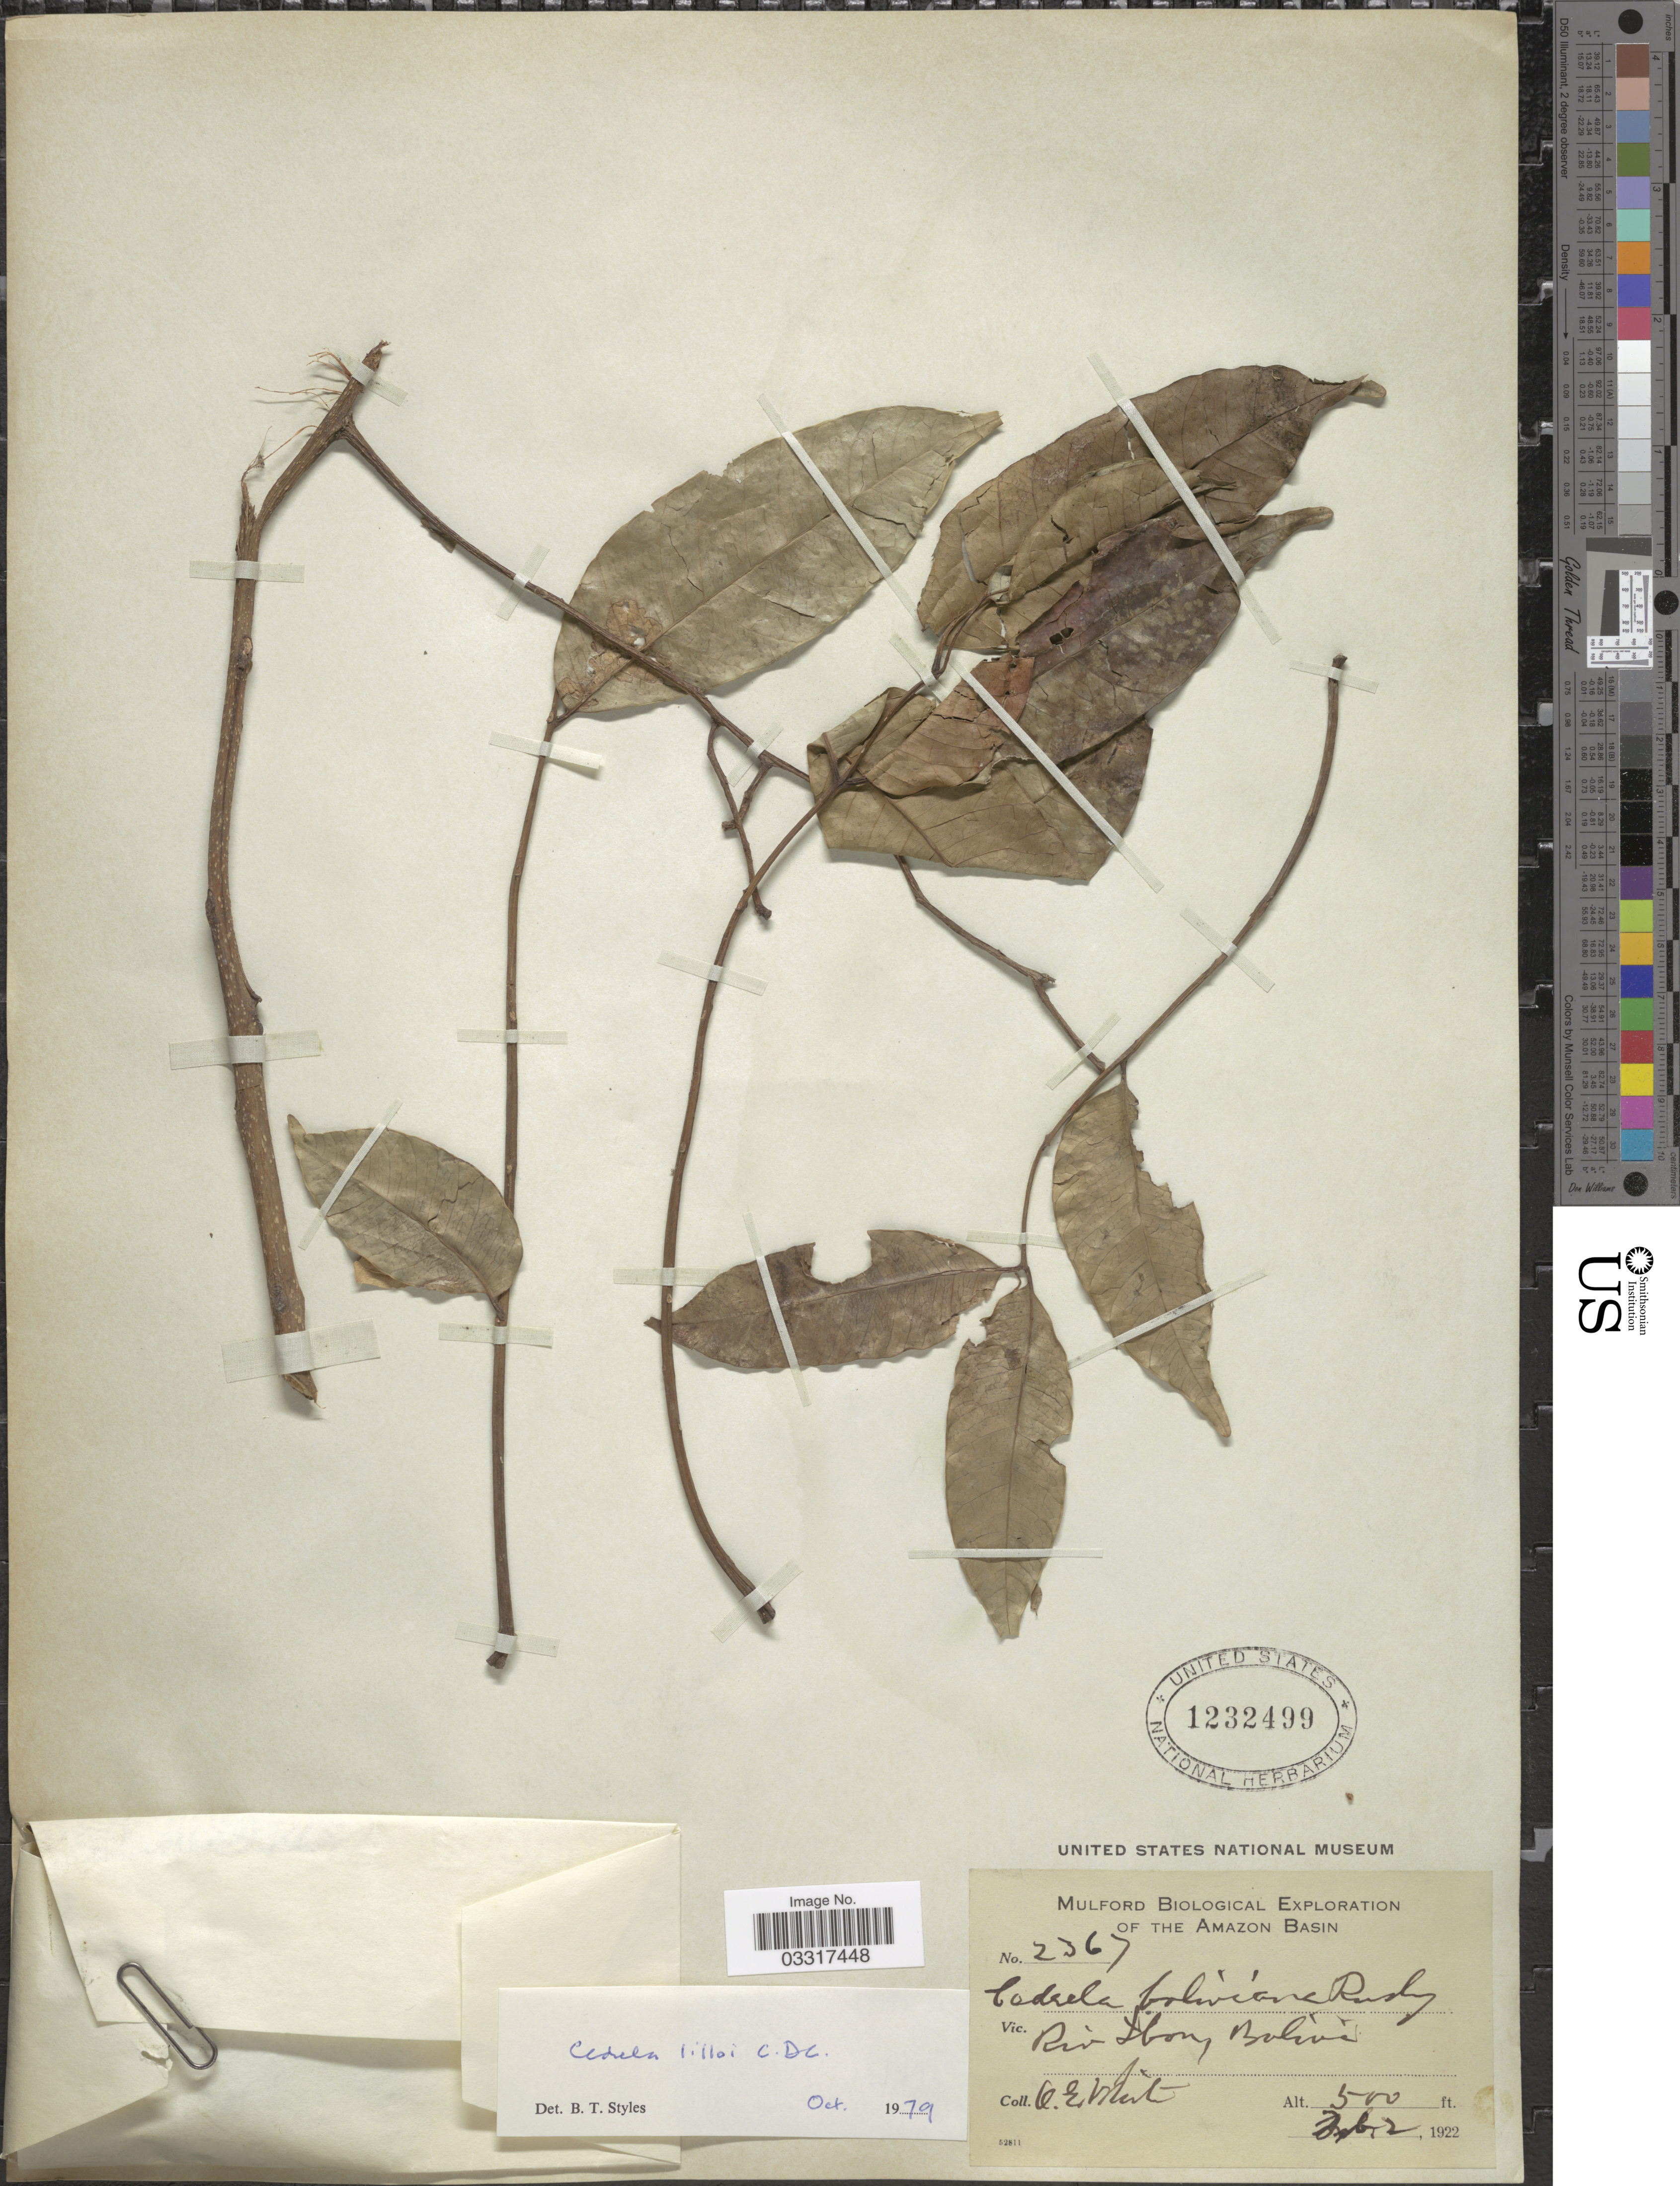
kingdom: Plantae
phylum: Tracheophyta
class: Magnoliopsida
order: Sapindales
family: Meliaceae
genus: Cedrela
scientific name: Cedrela lilloi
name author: C. DC.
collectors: O. E. White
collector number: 2367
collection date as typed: Feb. 2, 1922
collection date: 1922-02-02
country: Bolivia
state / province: Beni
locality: Rio Ibon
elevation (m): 152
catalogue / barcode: US 1232499